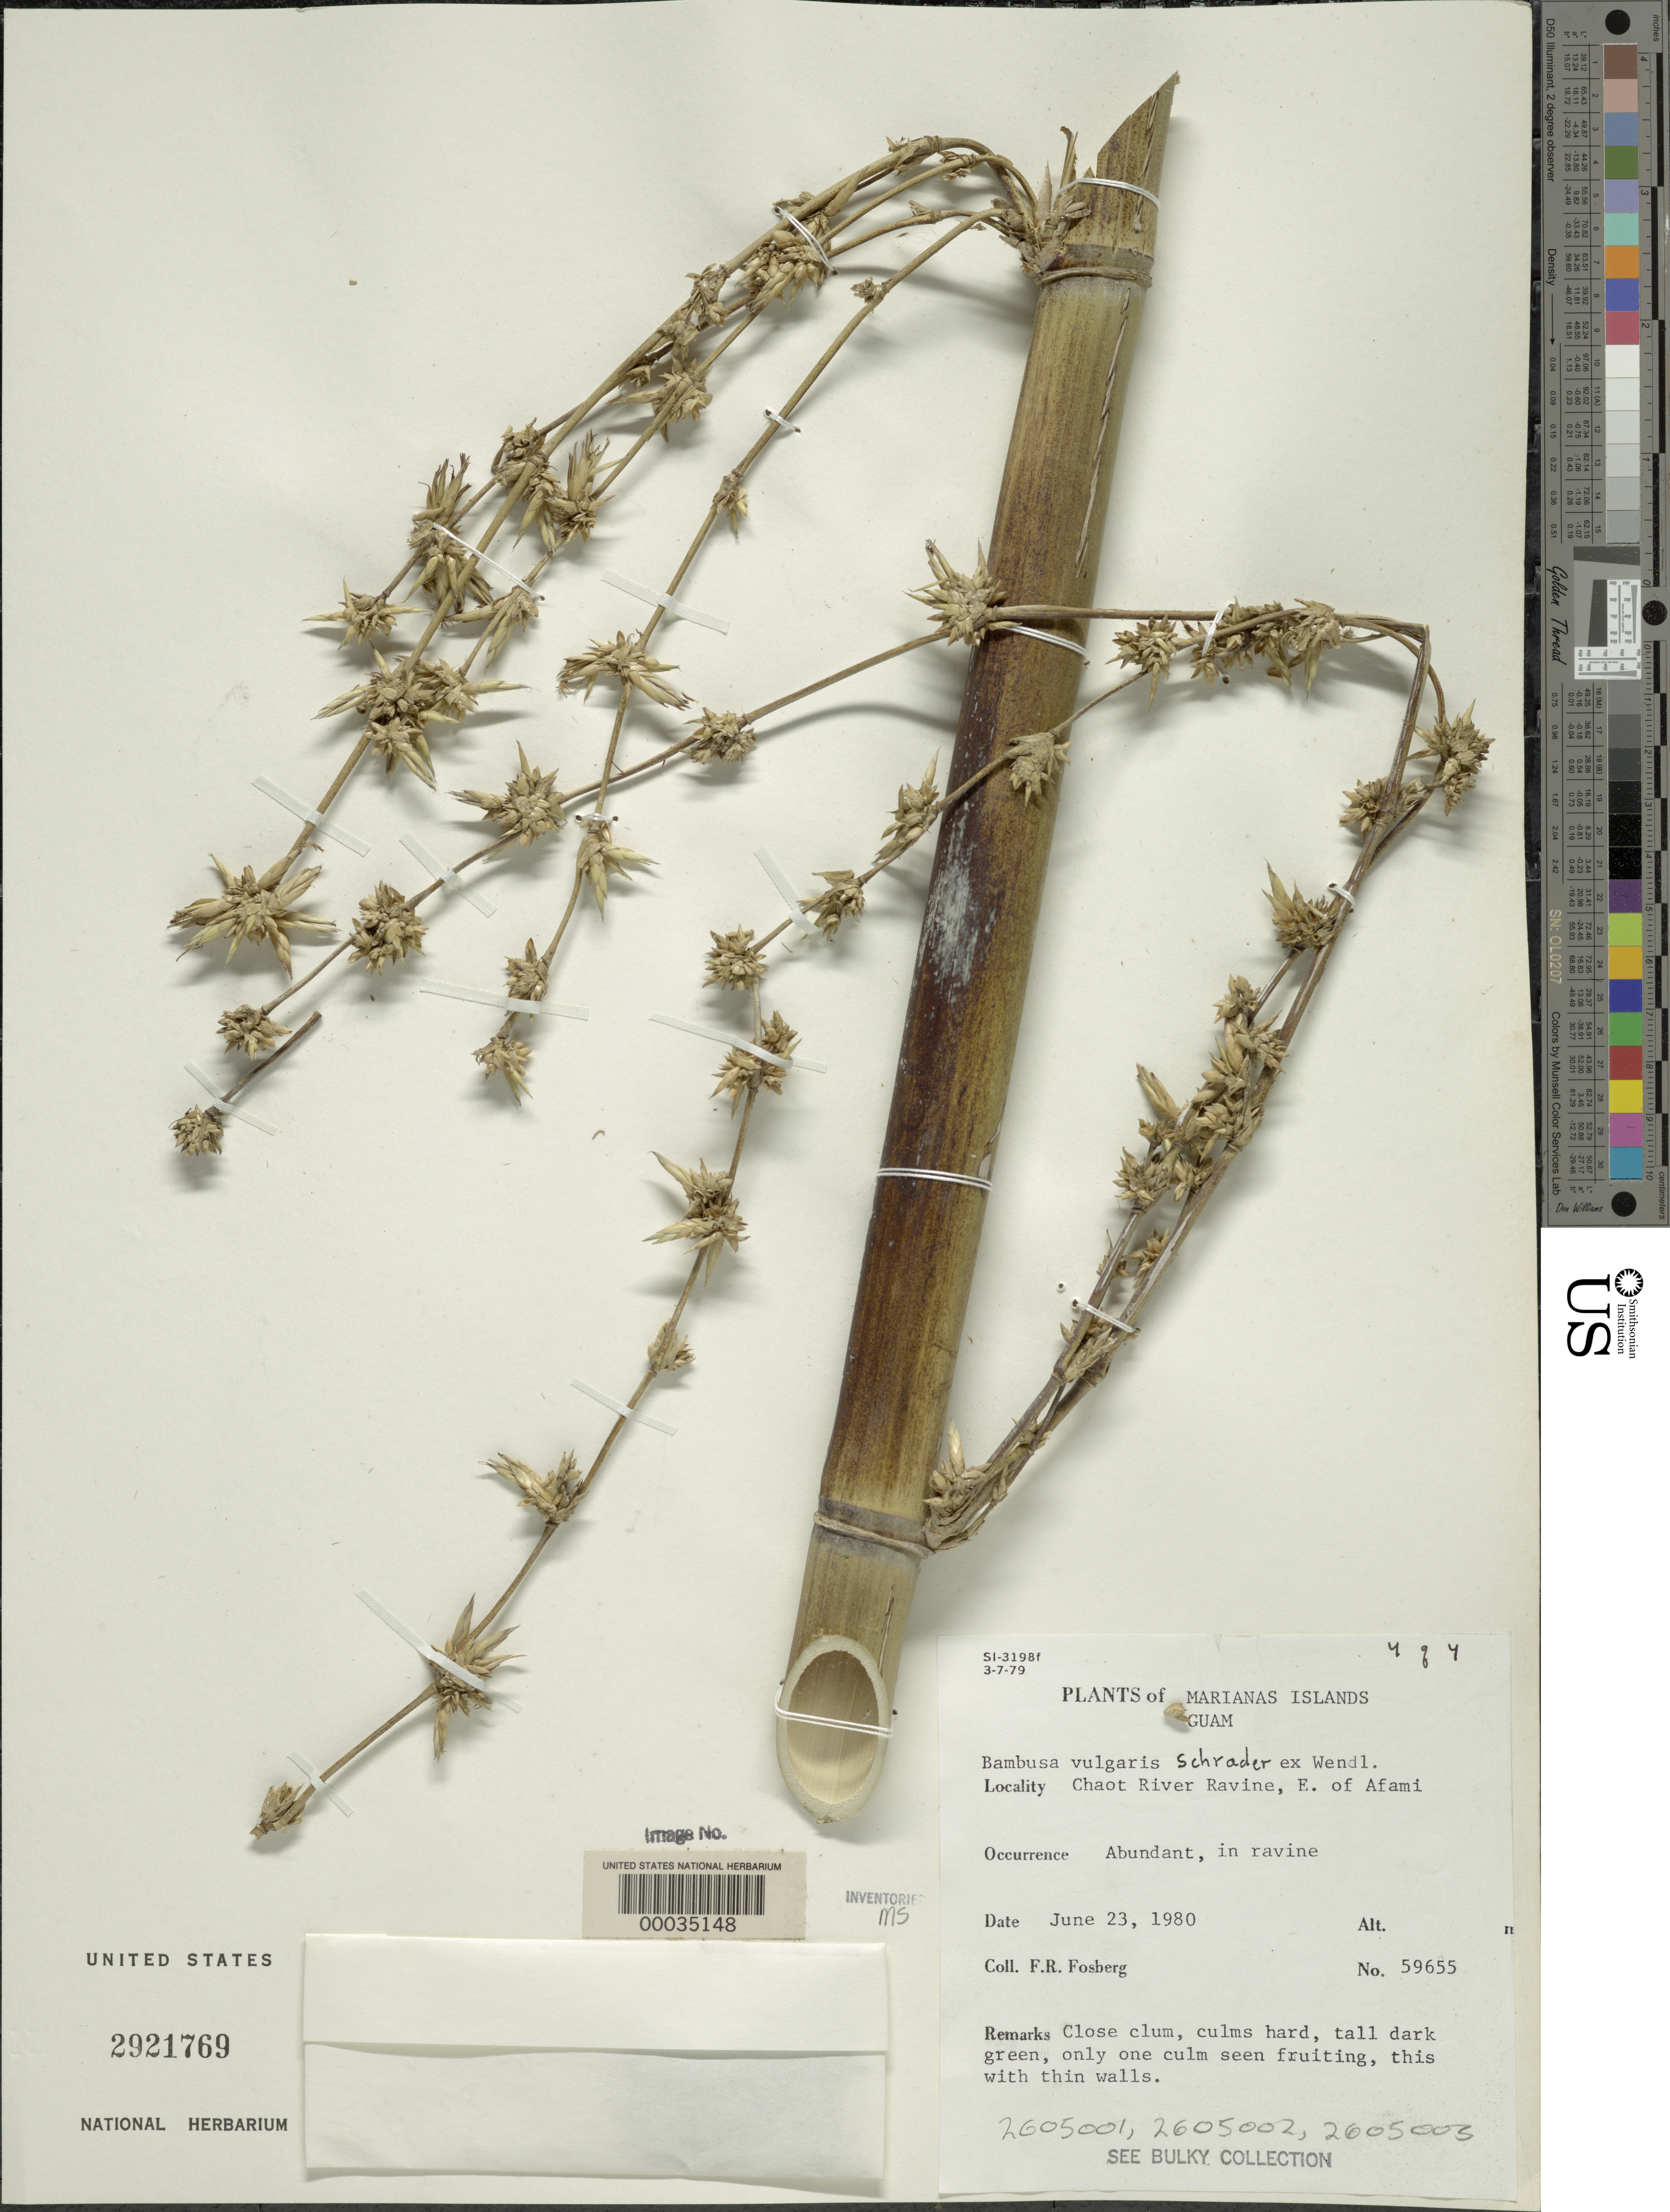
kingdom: Plantae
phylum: Tracheophyta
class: Liliopsida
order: Poales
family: Poaceae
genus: Bambusa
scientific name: Bambusa vulgaris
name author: Schrad. ex J.C. Wendl.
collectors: F. R. Fosberg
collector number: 59655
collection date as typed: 23 Jun 1980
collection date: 1980-06-23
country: Guam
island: Guam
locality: Chaot river, afami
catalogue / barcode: US 2921769